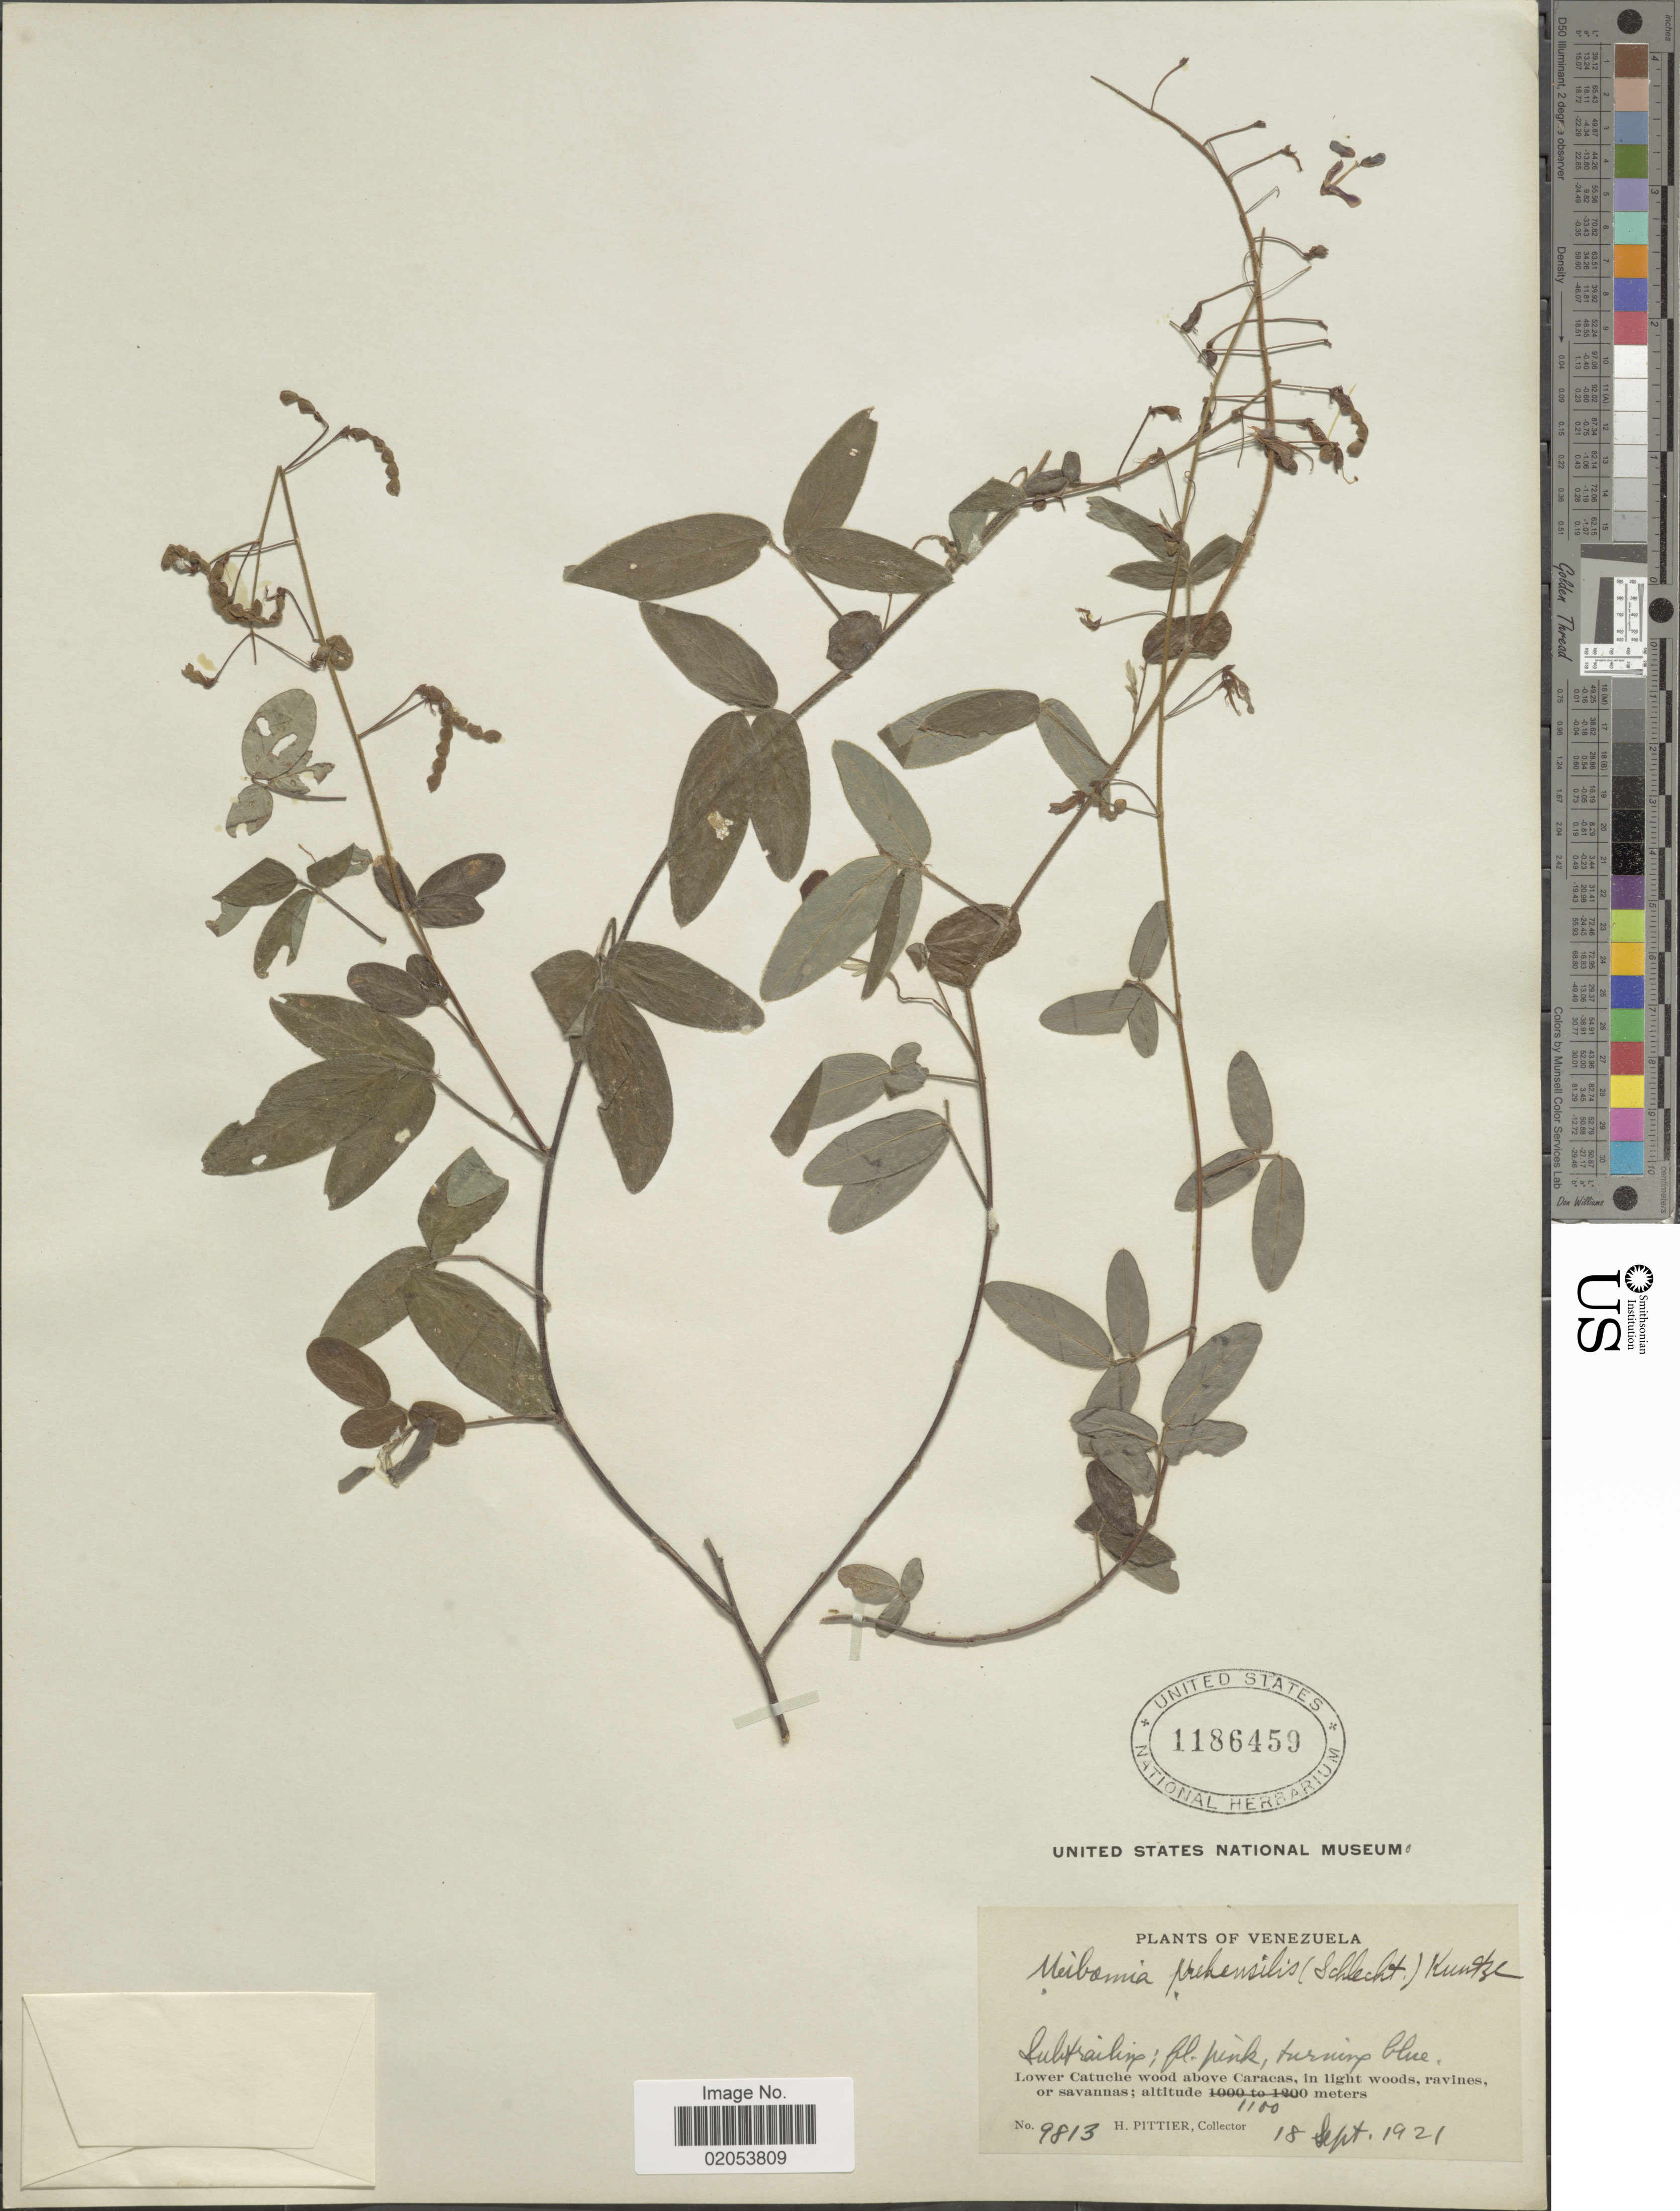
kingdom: Plantae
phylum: Tracheophyta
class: Magnoliopsida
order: Fabales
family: Fabaceae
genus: Desmodium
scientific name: Desmodium prehensile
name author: Schltdl.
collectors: H. F. Pittier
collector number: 9813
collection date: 1921-09-18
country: Venezuela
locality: Lower Catuche wood above Caracas, in light woods, ravines, or savannas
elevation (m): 1100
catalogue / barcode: US 1186459